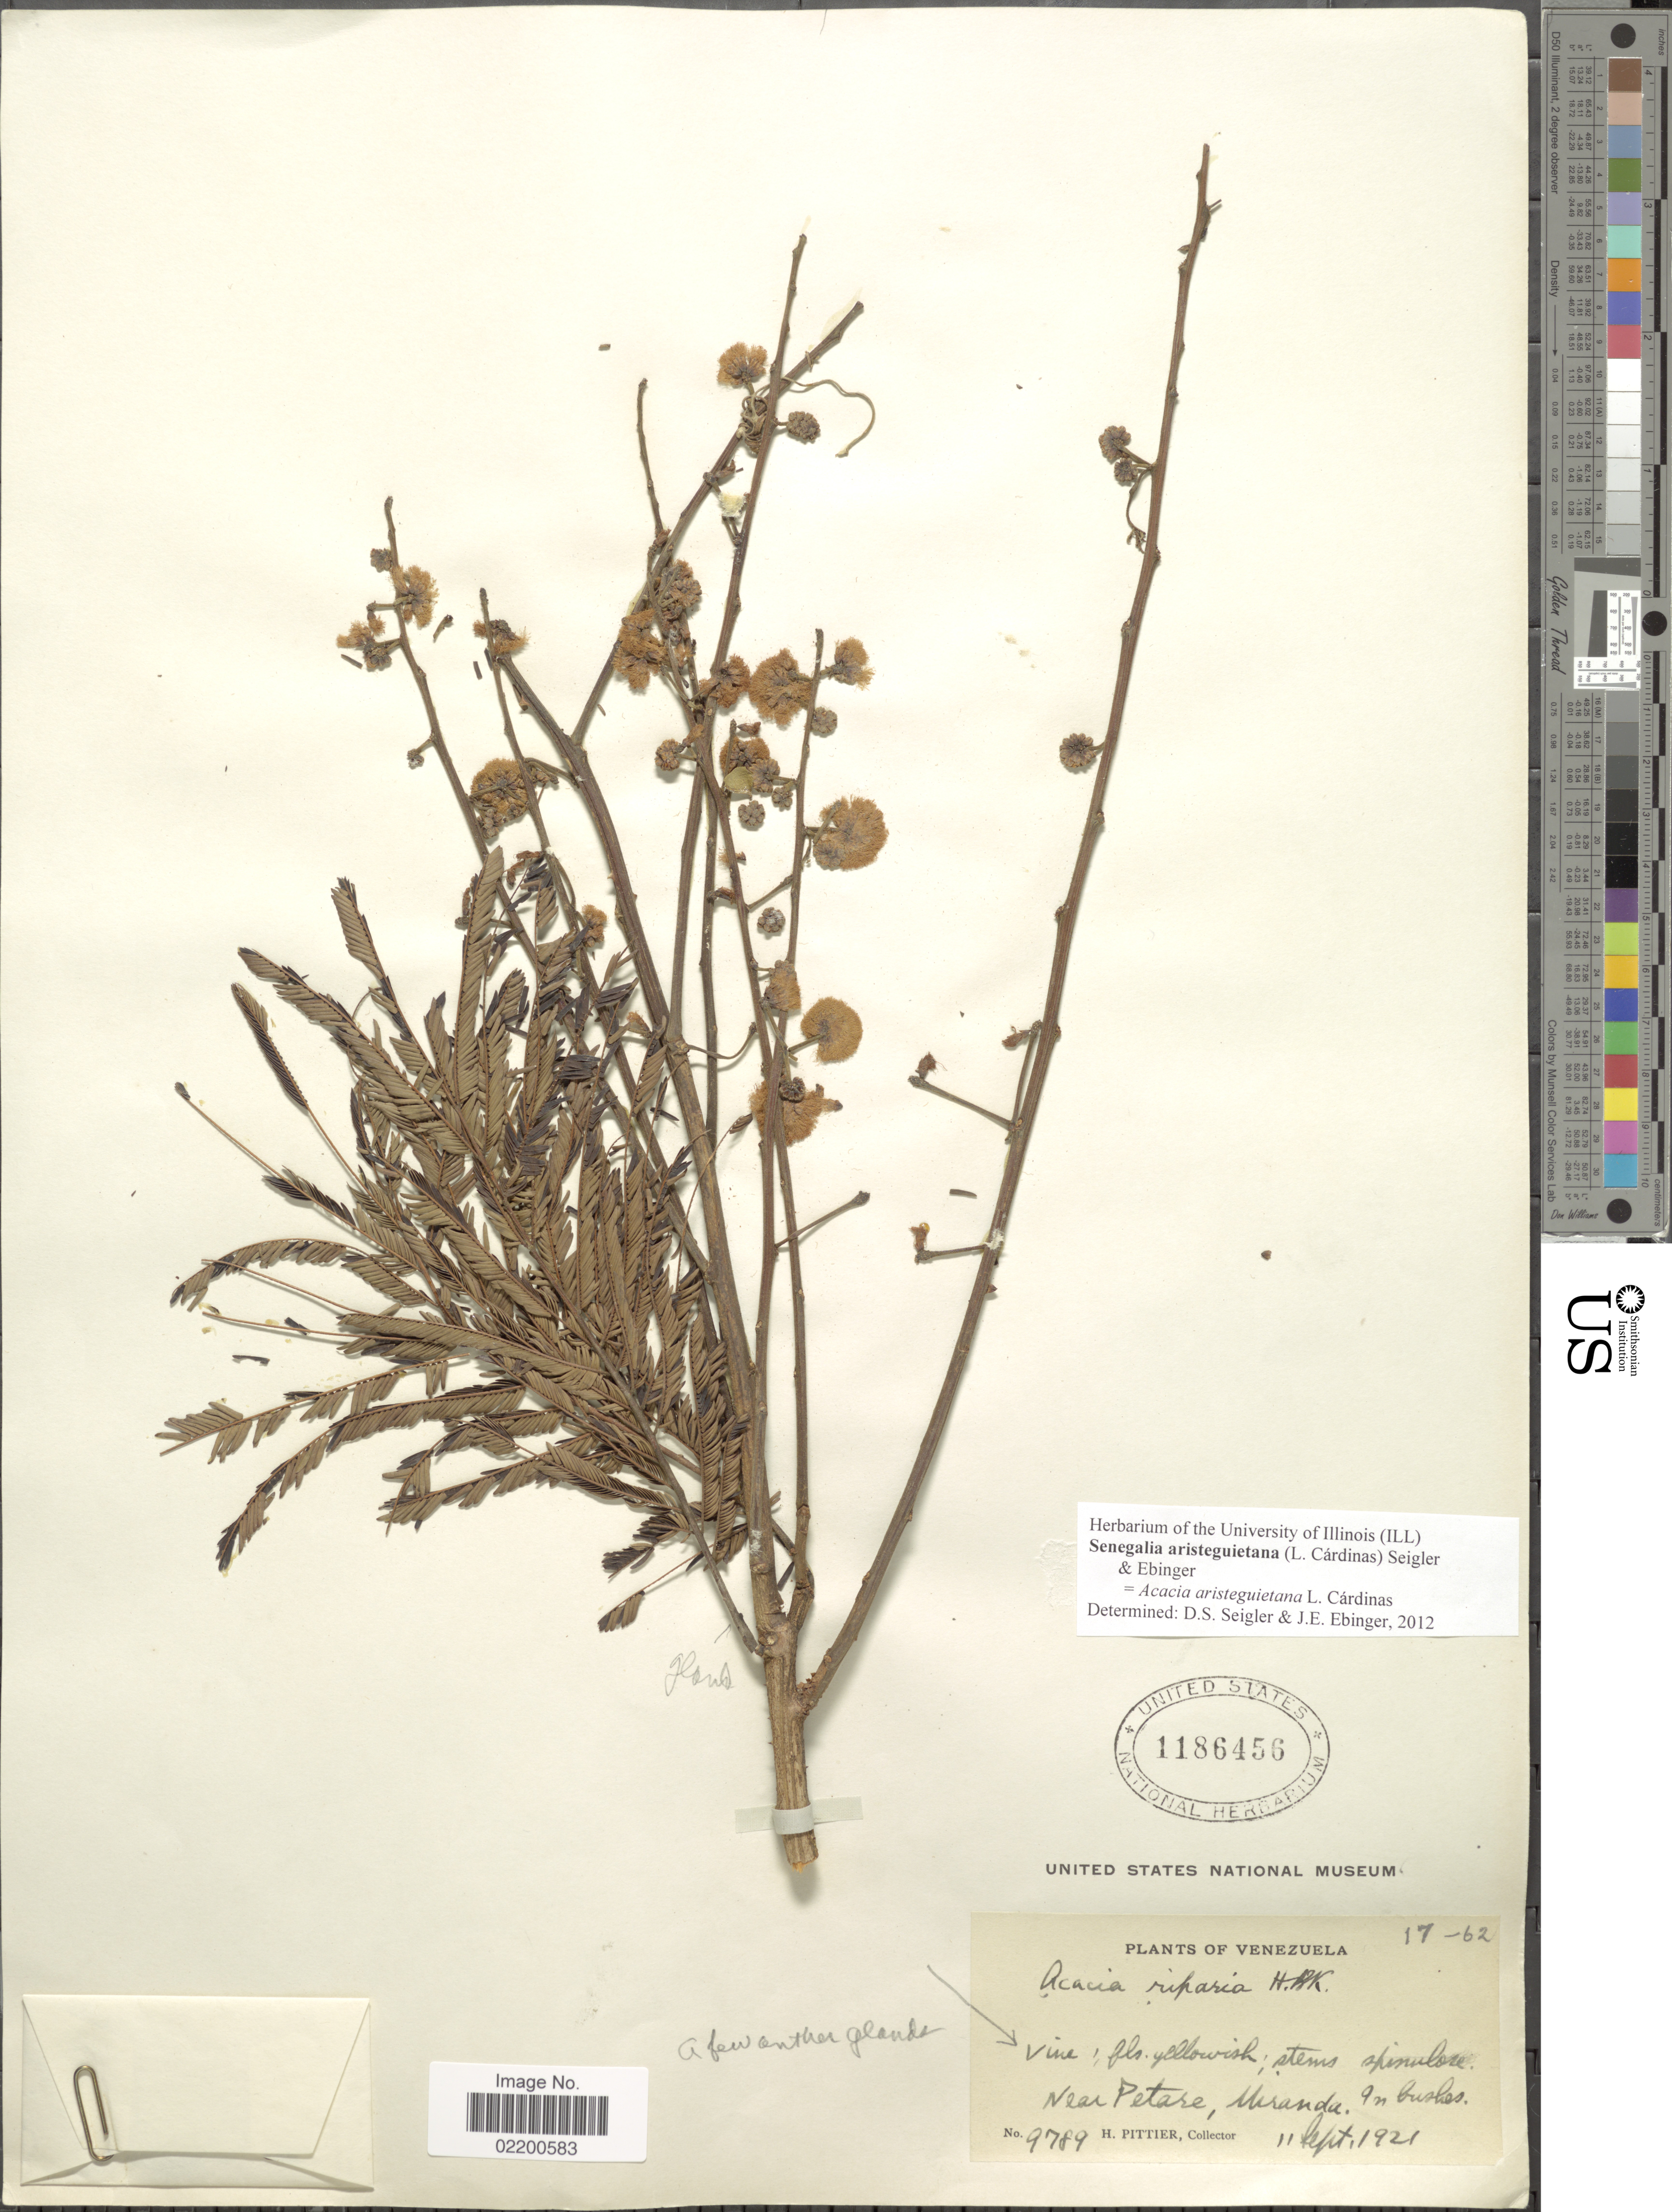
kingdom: Plantae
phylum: Tracheophyta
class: Magnoliopsida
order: Fabales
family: Fabaceae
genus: Senegalia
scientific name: Senegalia aristeguietana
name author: (L. Cárdenas) Seigler & Ebinger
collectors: H. F. Pittier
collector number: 9789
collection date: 1921-09-11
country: Venezuela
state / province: Miranda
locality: Near Petare, Miranda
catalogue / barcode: US 1186456